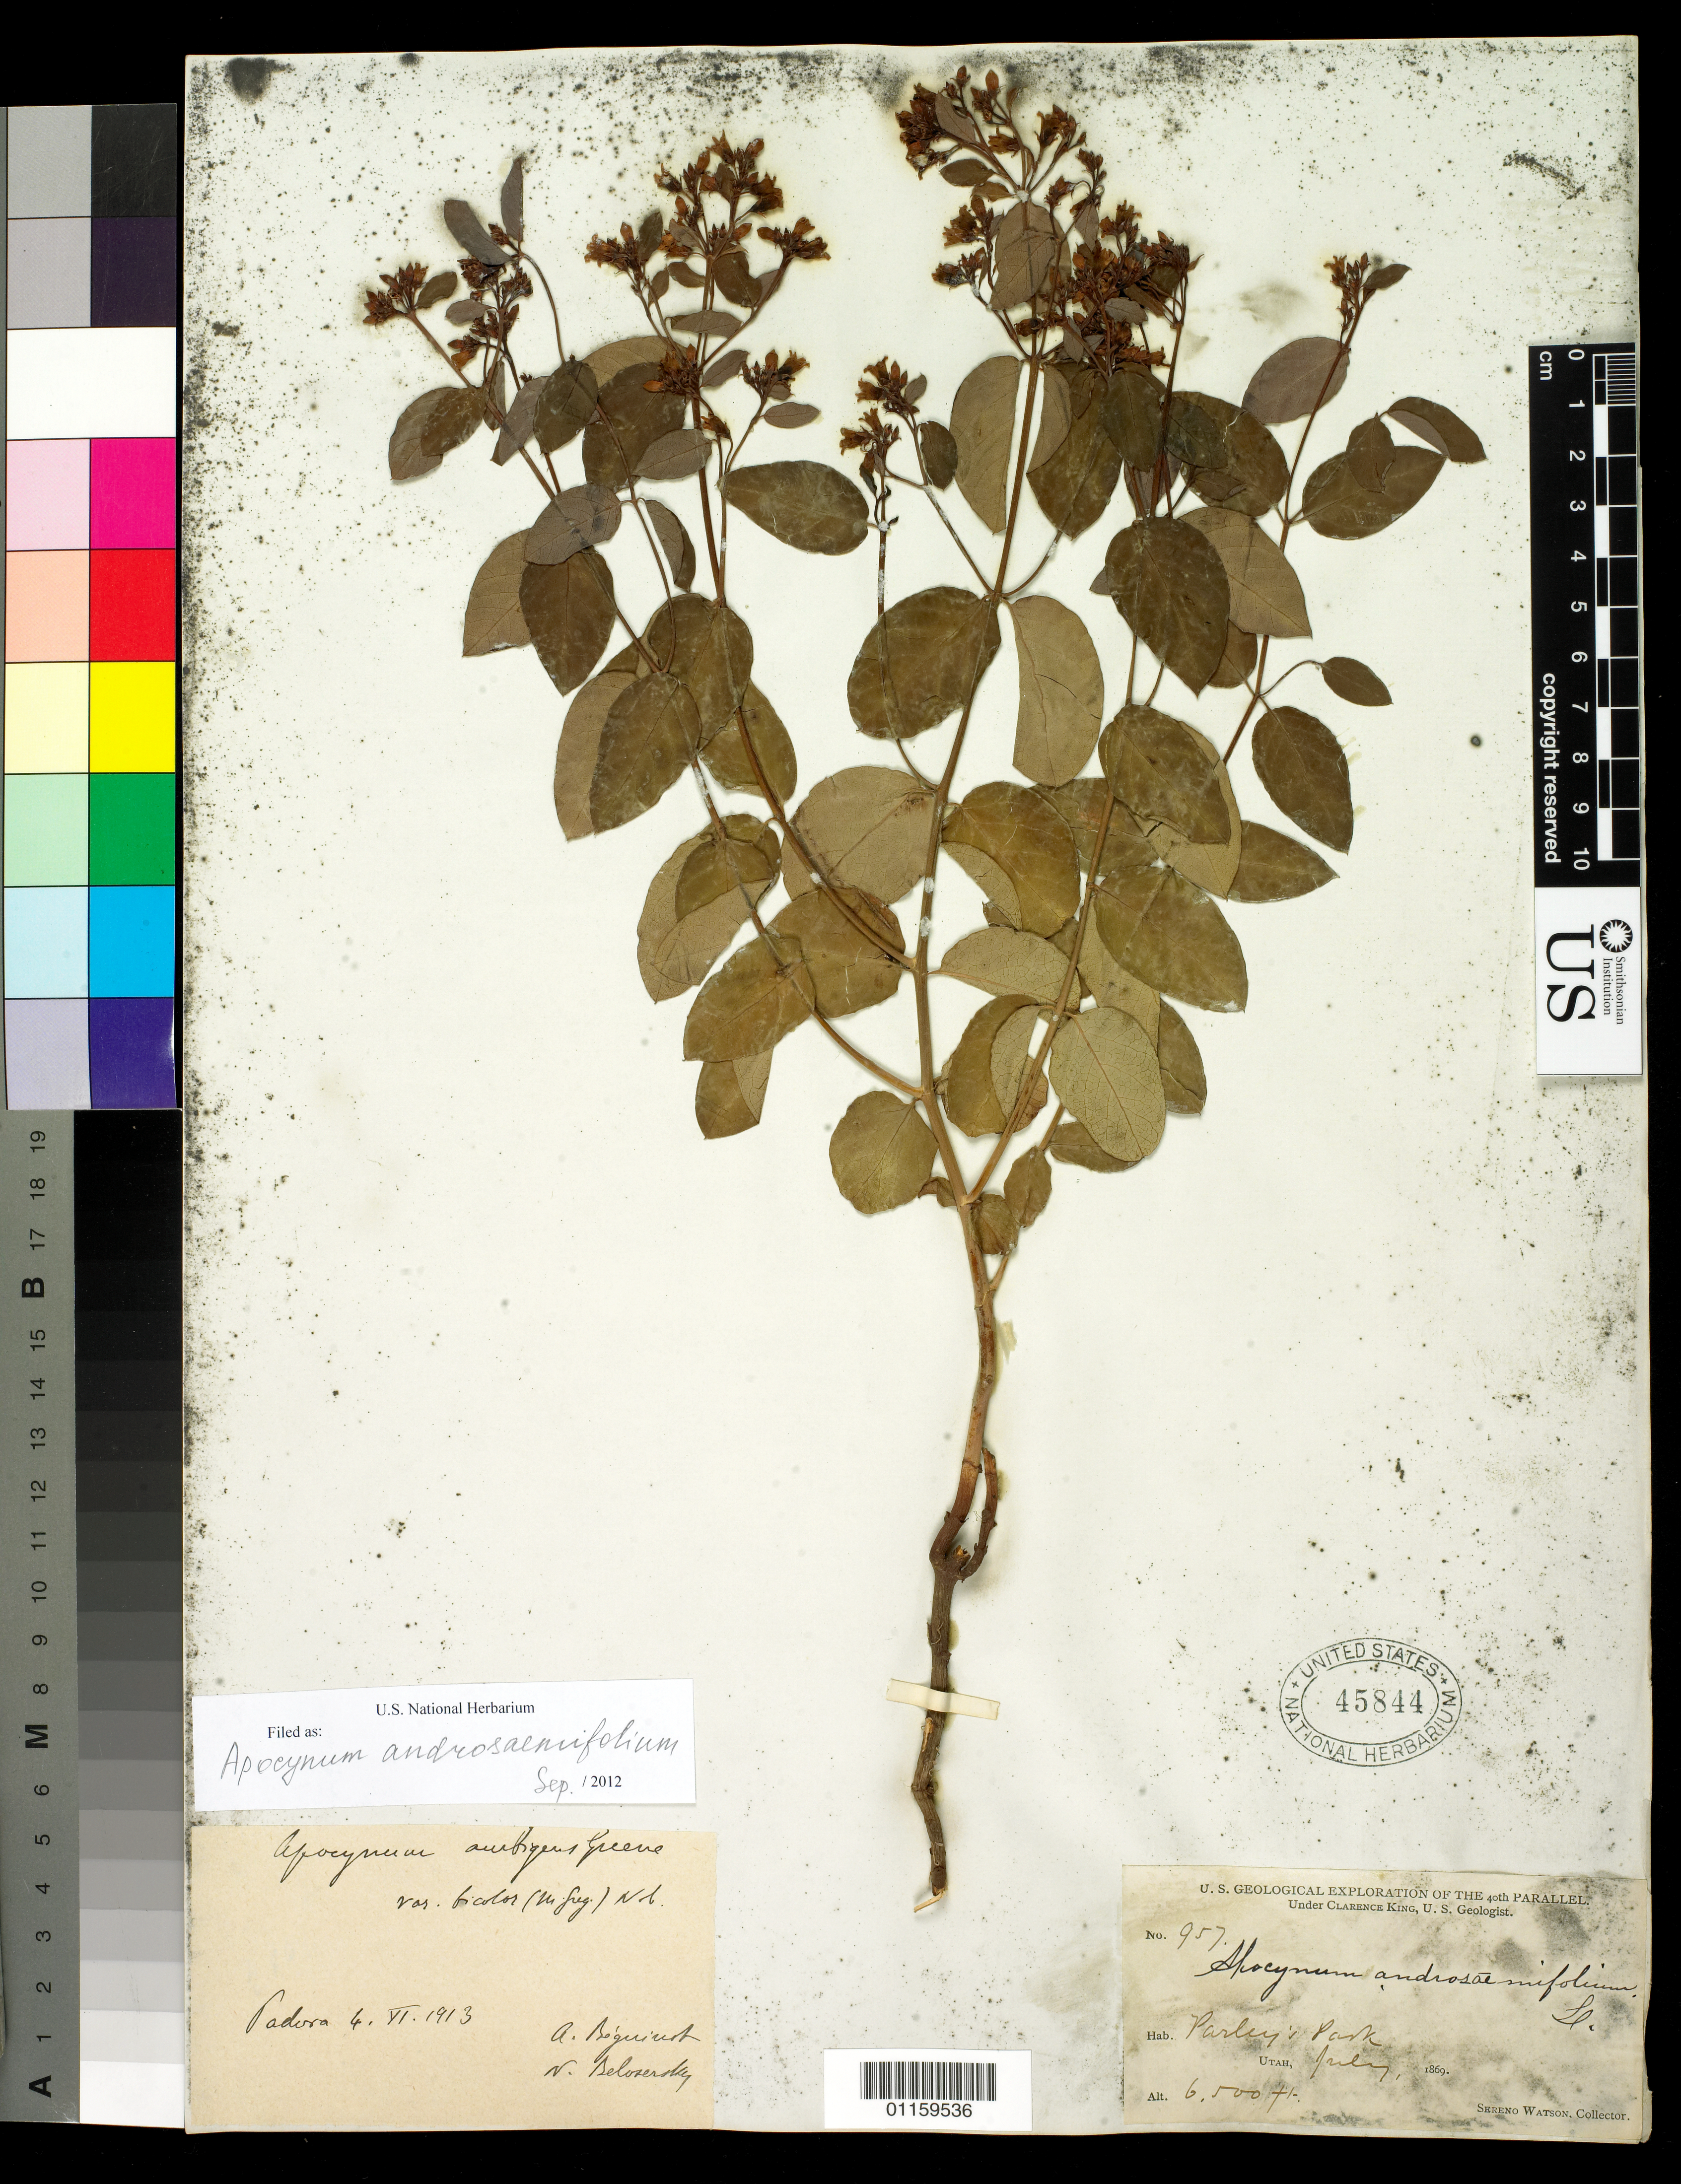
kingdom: Plantae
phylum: Tracheophyta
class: Magnoliopsida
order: Gentianales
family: Apocynaceae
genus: Apocynum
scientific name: Apocynum androsaemifolium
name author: L.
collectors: S. Watson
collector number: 957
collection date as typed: Jul 1869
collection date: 1869-07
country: United States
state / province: Utah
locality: Parley's Park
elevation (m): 1981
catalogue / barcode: US 45844